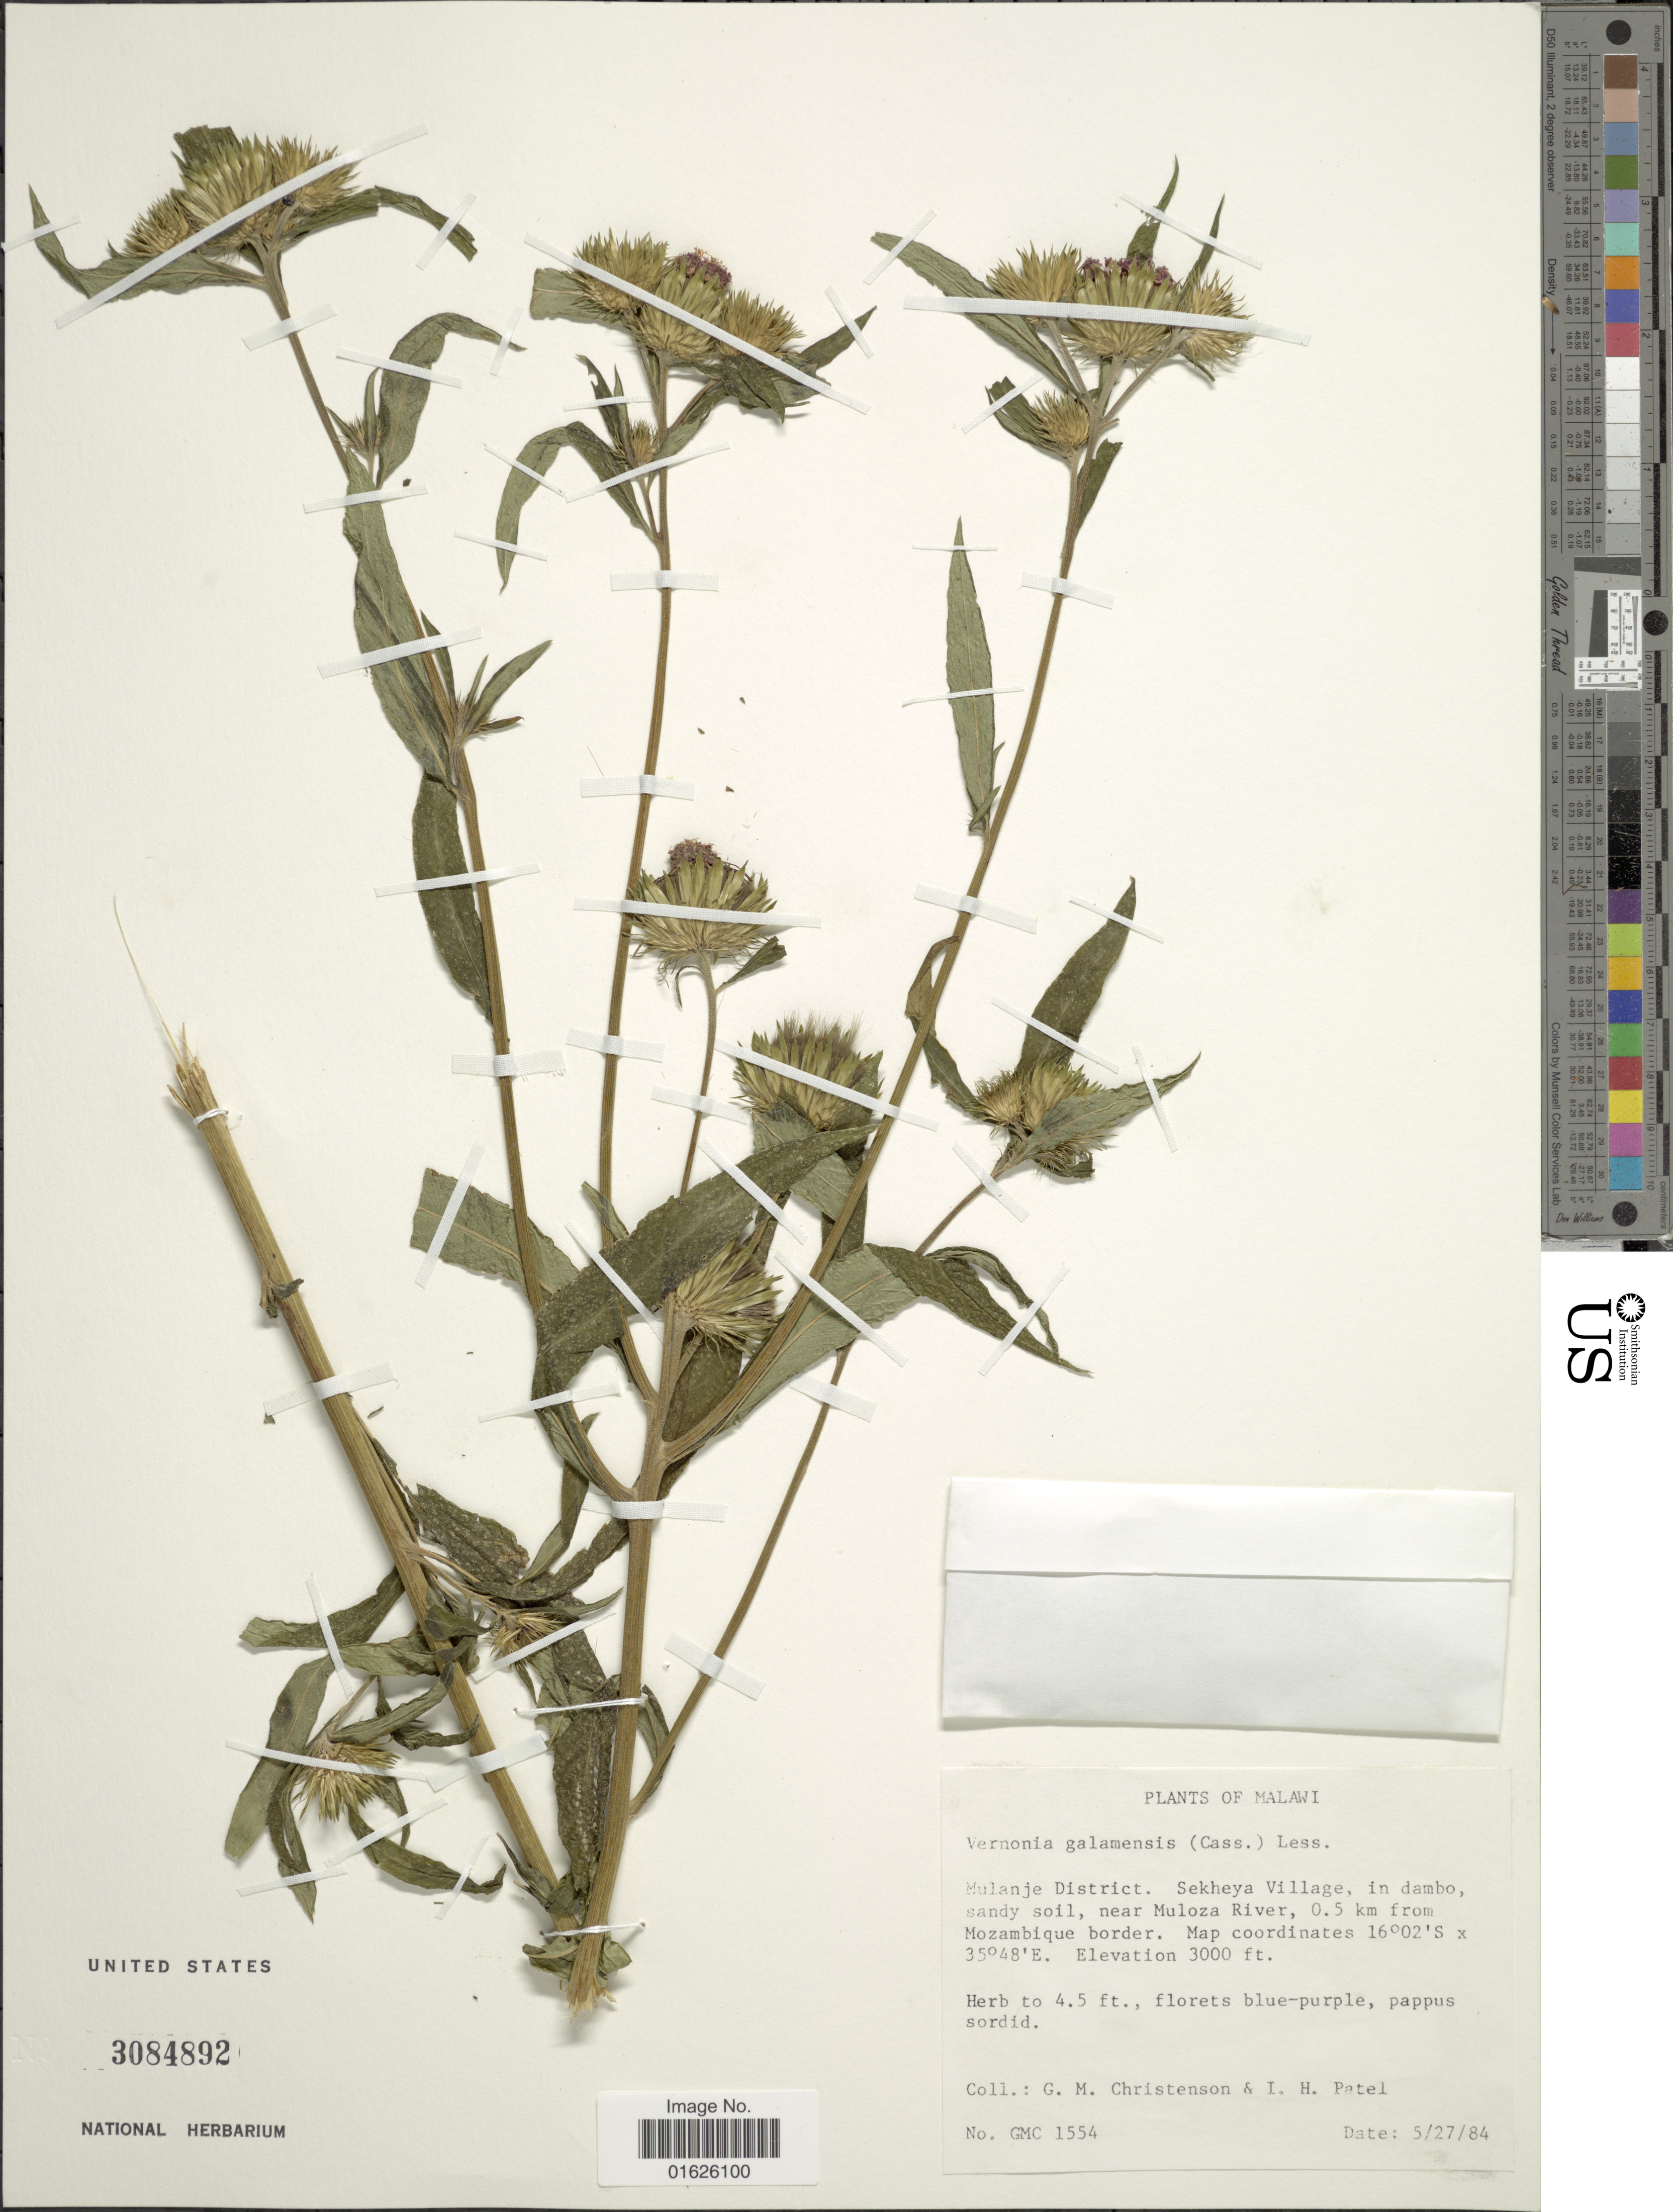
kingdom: Plantae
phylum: Tracheophyta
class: Magnoliopsida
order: Asterales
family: Asteraceae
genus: Centrapalus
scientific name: Centrapalus pauciflorus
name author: (Willd.) H. Rob.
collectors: G. Christenson & I. Patel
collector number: GMC 1554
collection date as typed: Transcribed d/m/y: 27/5/84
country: Malawi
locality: Mulanje District, Sekheya Village, in dambo, sandy soil, near Muloza River, 0.5 km from Mozambique border.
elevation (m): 914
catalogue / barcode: US 3084892